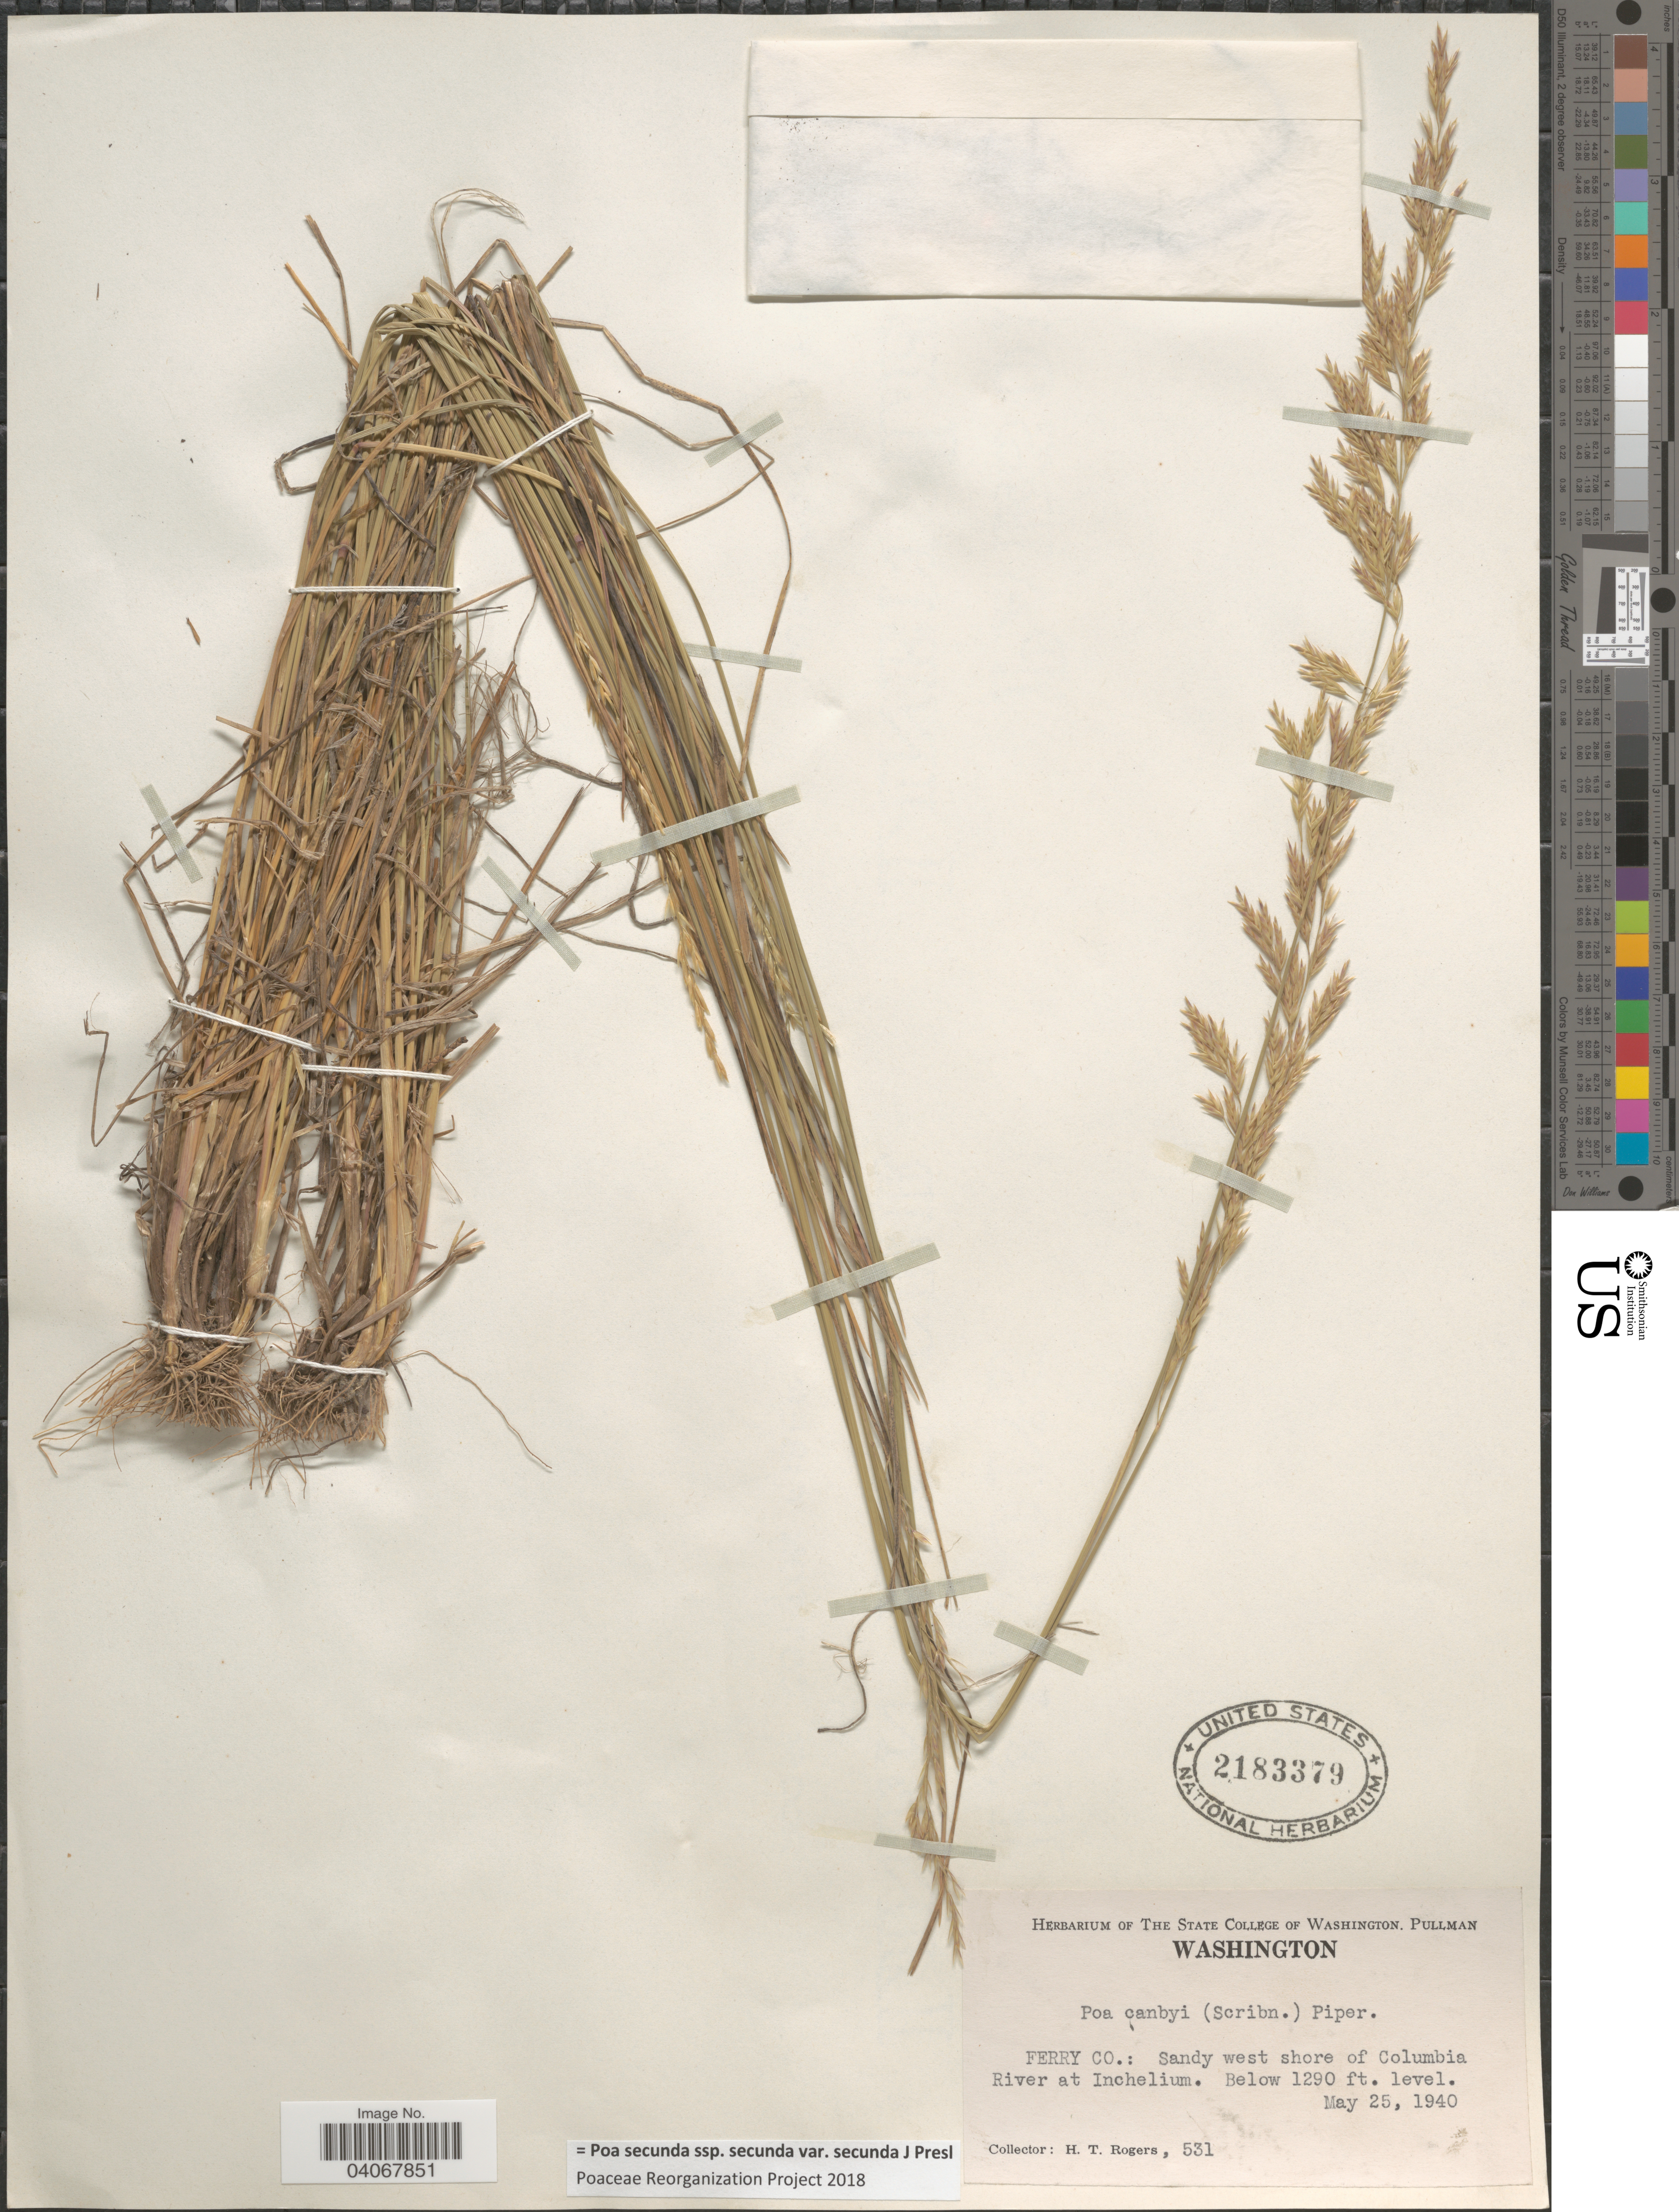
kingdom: Plantae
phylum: Tracheophyta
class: Liliopsida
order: Poales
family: Poaceae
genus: Poa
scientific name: Poa secunda subsp. secunda var. secunda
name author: J. Presl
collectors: H. Rogers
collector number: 531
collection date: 1940-05-25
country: United States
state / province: Washington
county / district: Ferry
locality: Ferry Co.: sandy west shore of Columbia River at Inchelium.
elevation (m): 393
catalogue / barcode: US 2183379